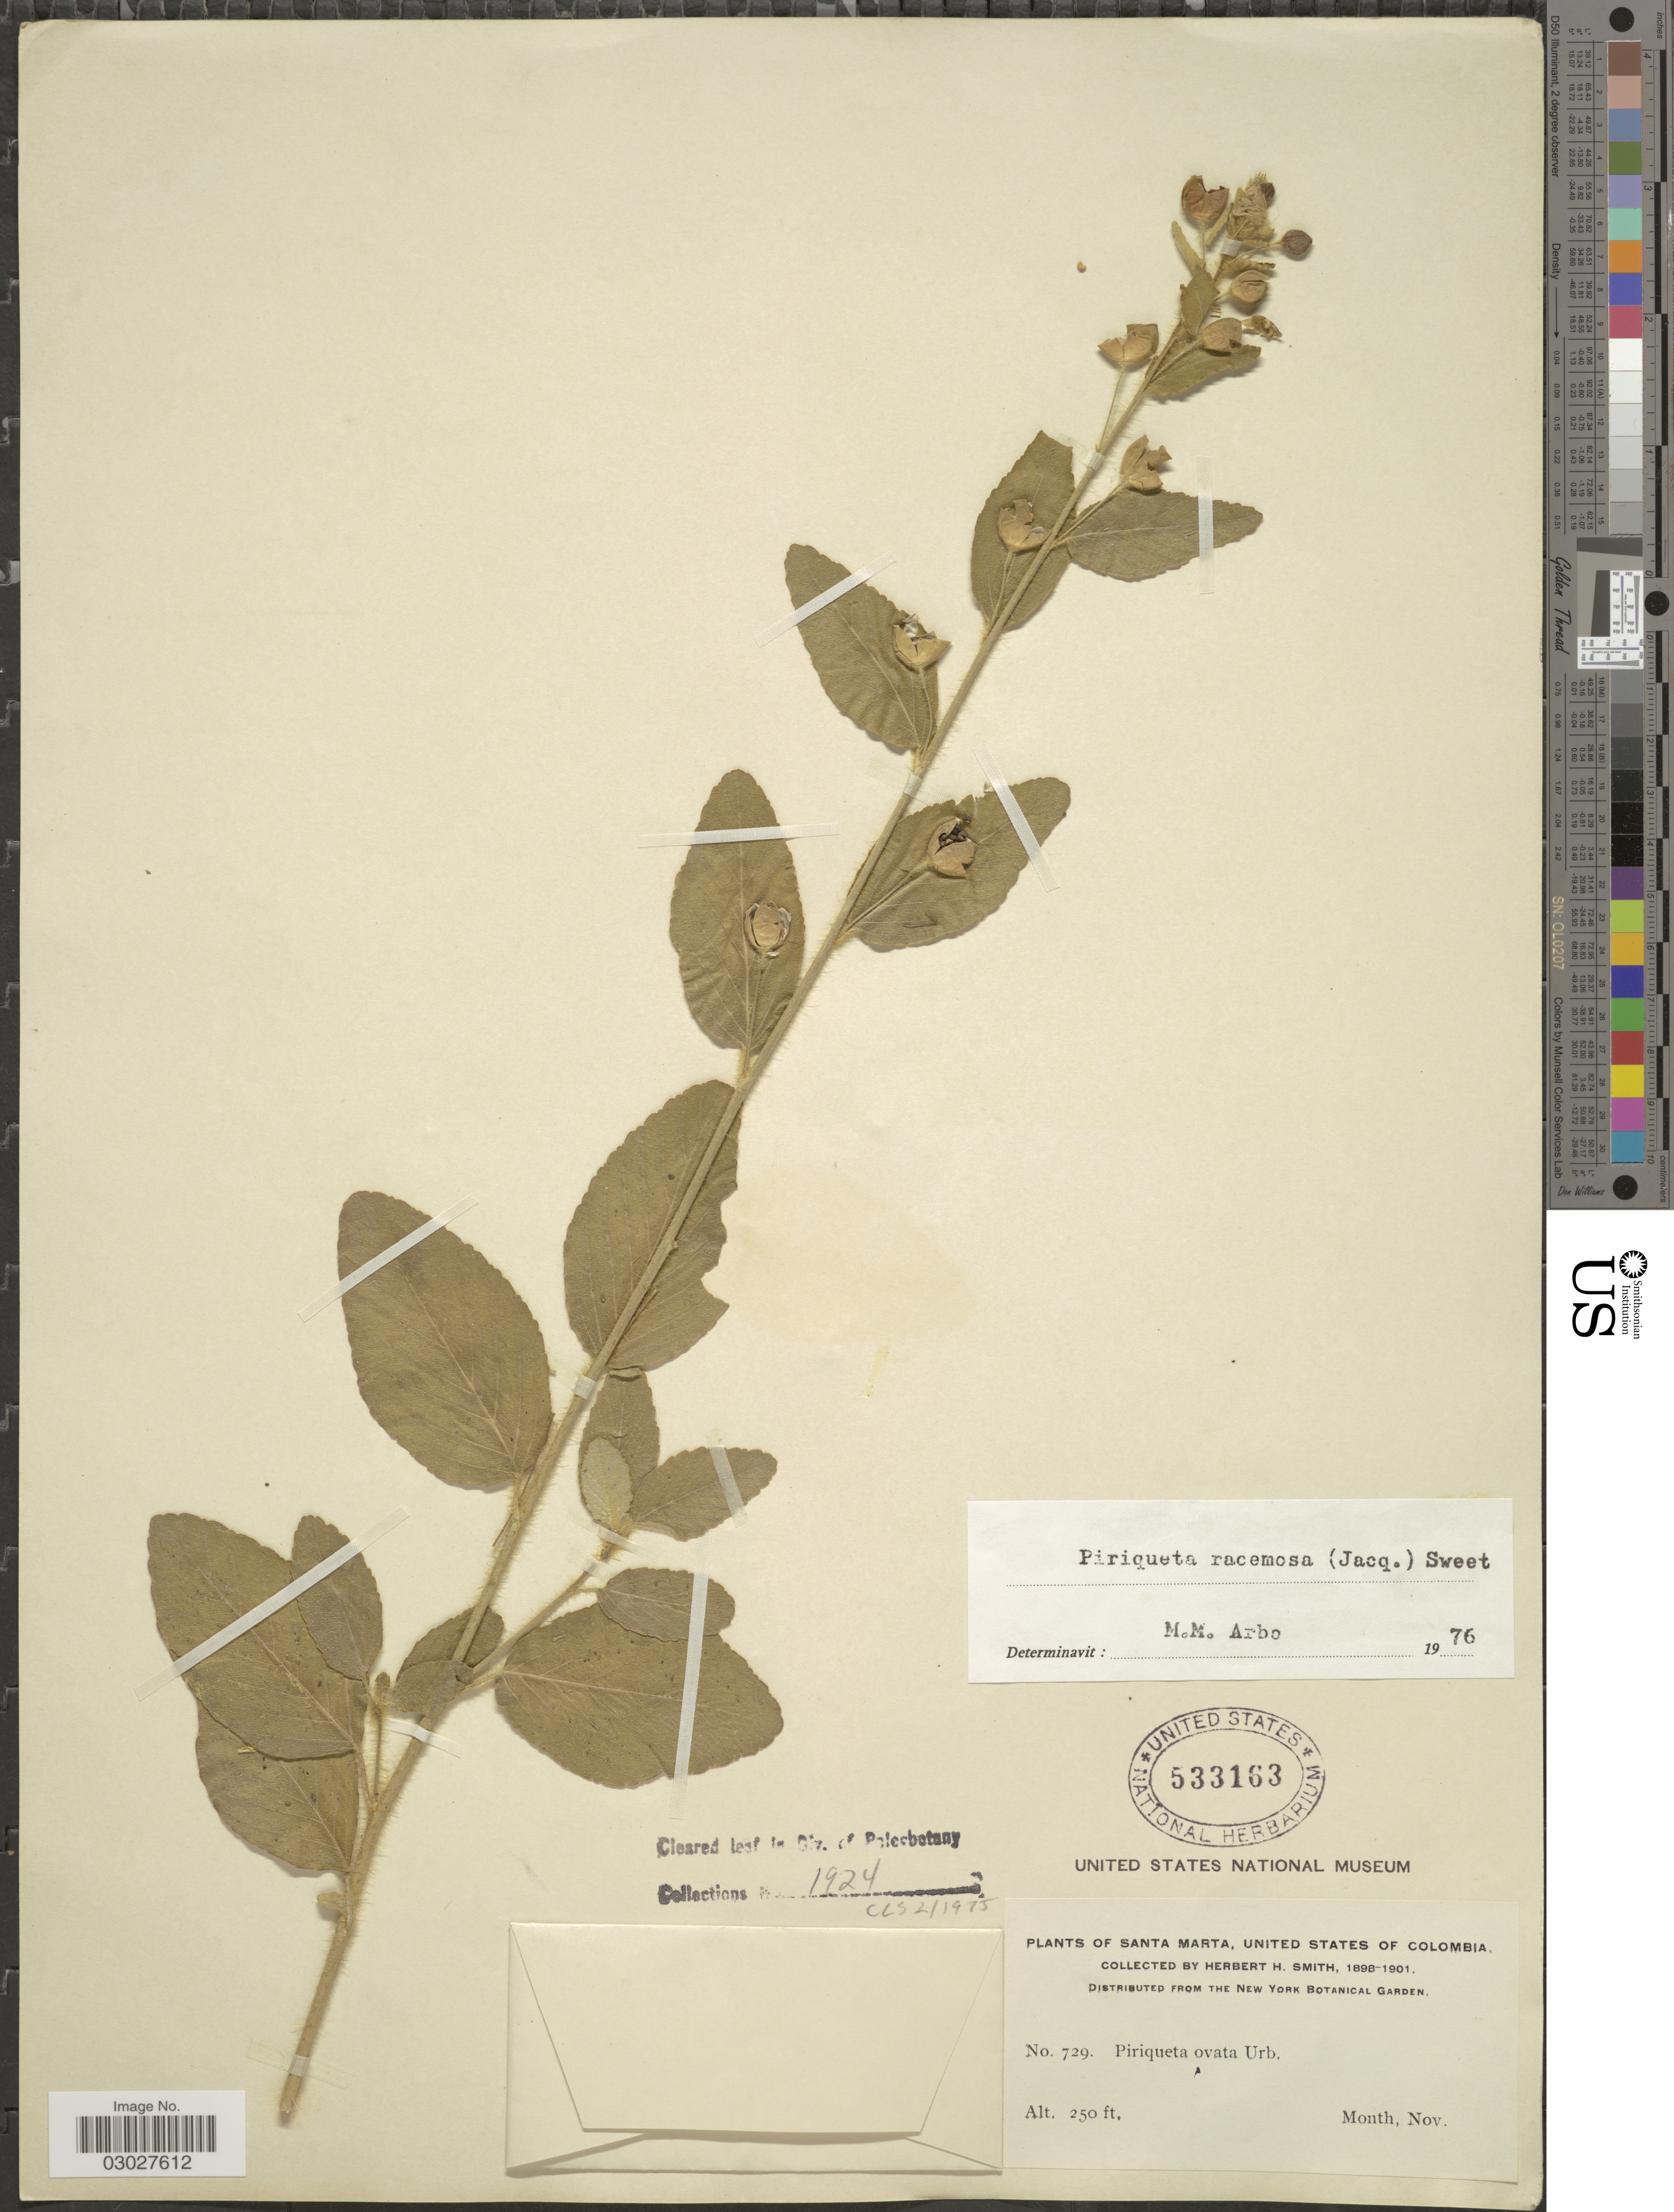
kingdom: Plantae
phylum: Tracheophyta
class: Magnoliopsida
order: Malpighiales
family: Turneraceae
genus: Piriqueta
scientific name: Piriqueta racemosa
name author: (Jacq.) Sweet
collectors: Herbert H. Smith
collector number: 729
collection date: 1898-11/1901-11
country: Colombia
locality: Santa Marta, United States of Colombia.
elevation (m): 76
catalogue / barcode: US 533163